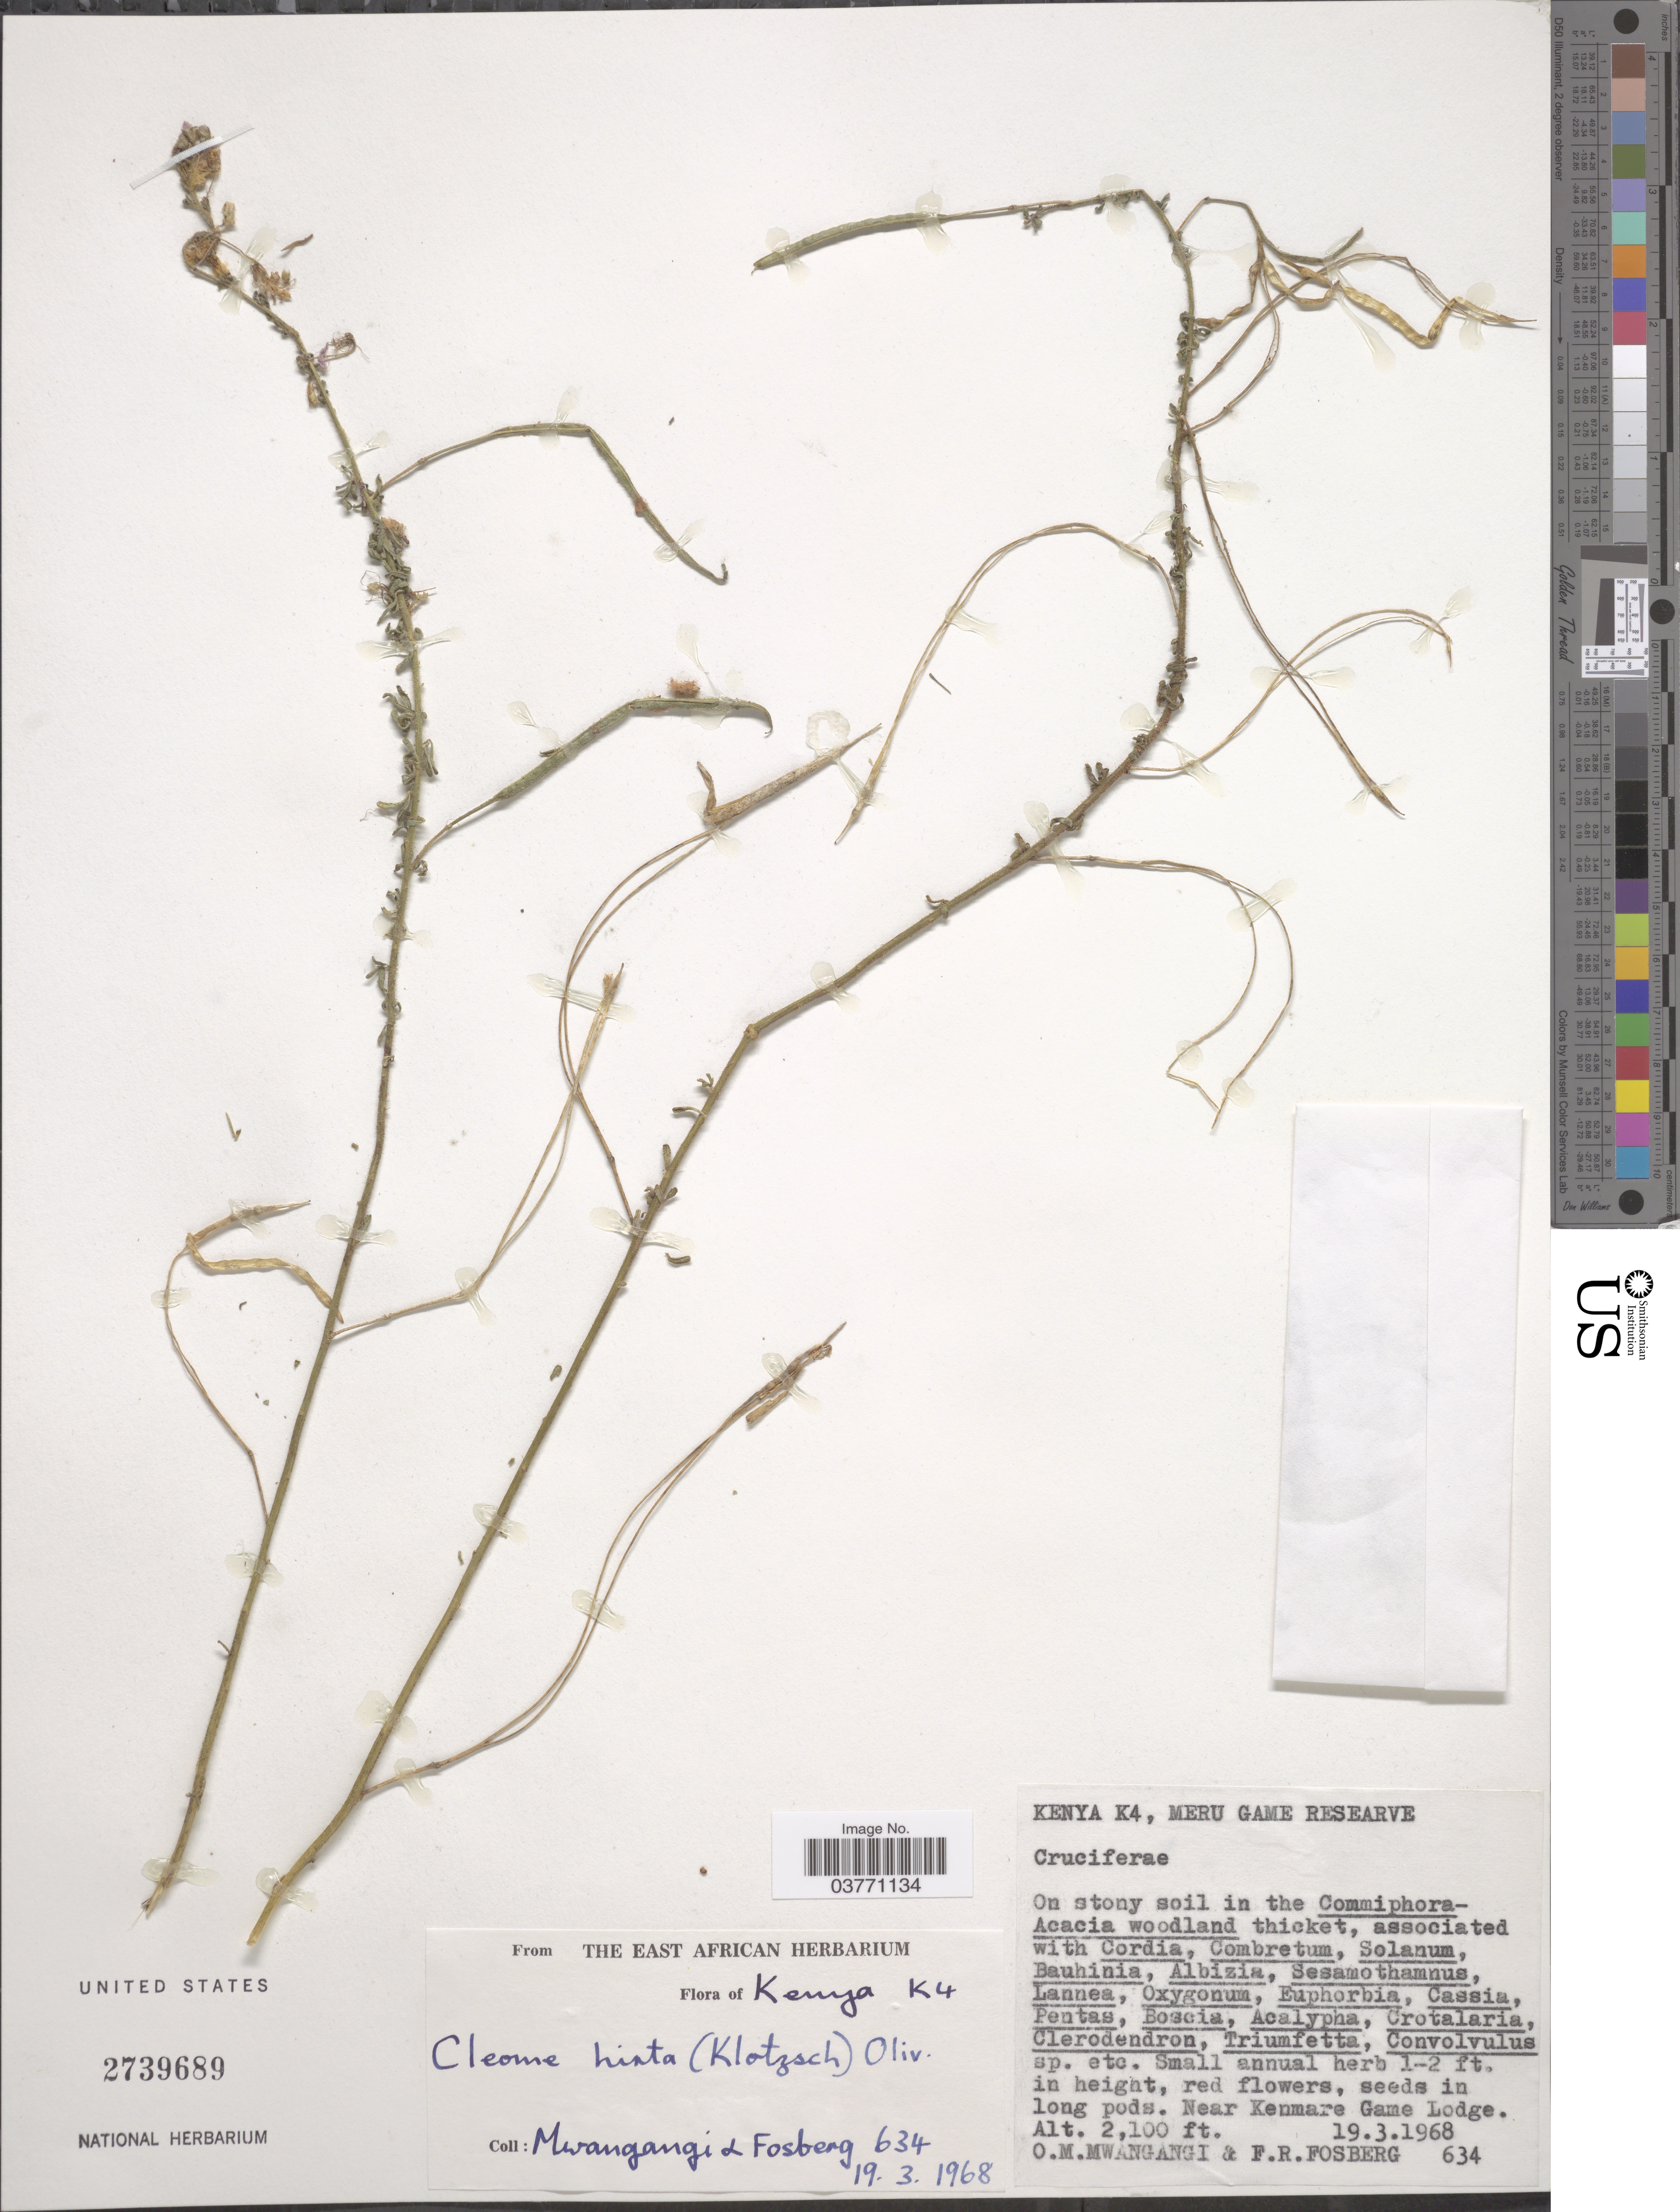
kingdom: Plantae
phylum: Tracheophyta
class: Magnoliopsida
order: Brassicales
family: Cleomaceae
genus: Sieruela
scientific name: Sieruela hirta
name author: (Klotzsch) Roalson & J.C. Hall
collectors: O. M. Mwangangi & F. R. Fosberg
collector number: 634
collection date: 1968-03-19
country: Kenya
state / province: Meru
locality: Kenya K4, Meru Game Researve. Near Kenmare Game Lodge.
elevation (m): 640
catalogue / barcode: US 2739689